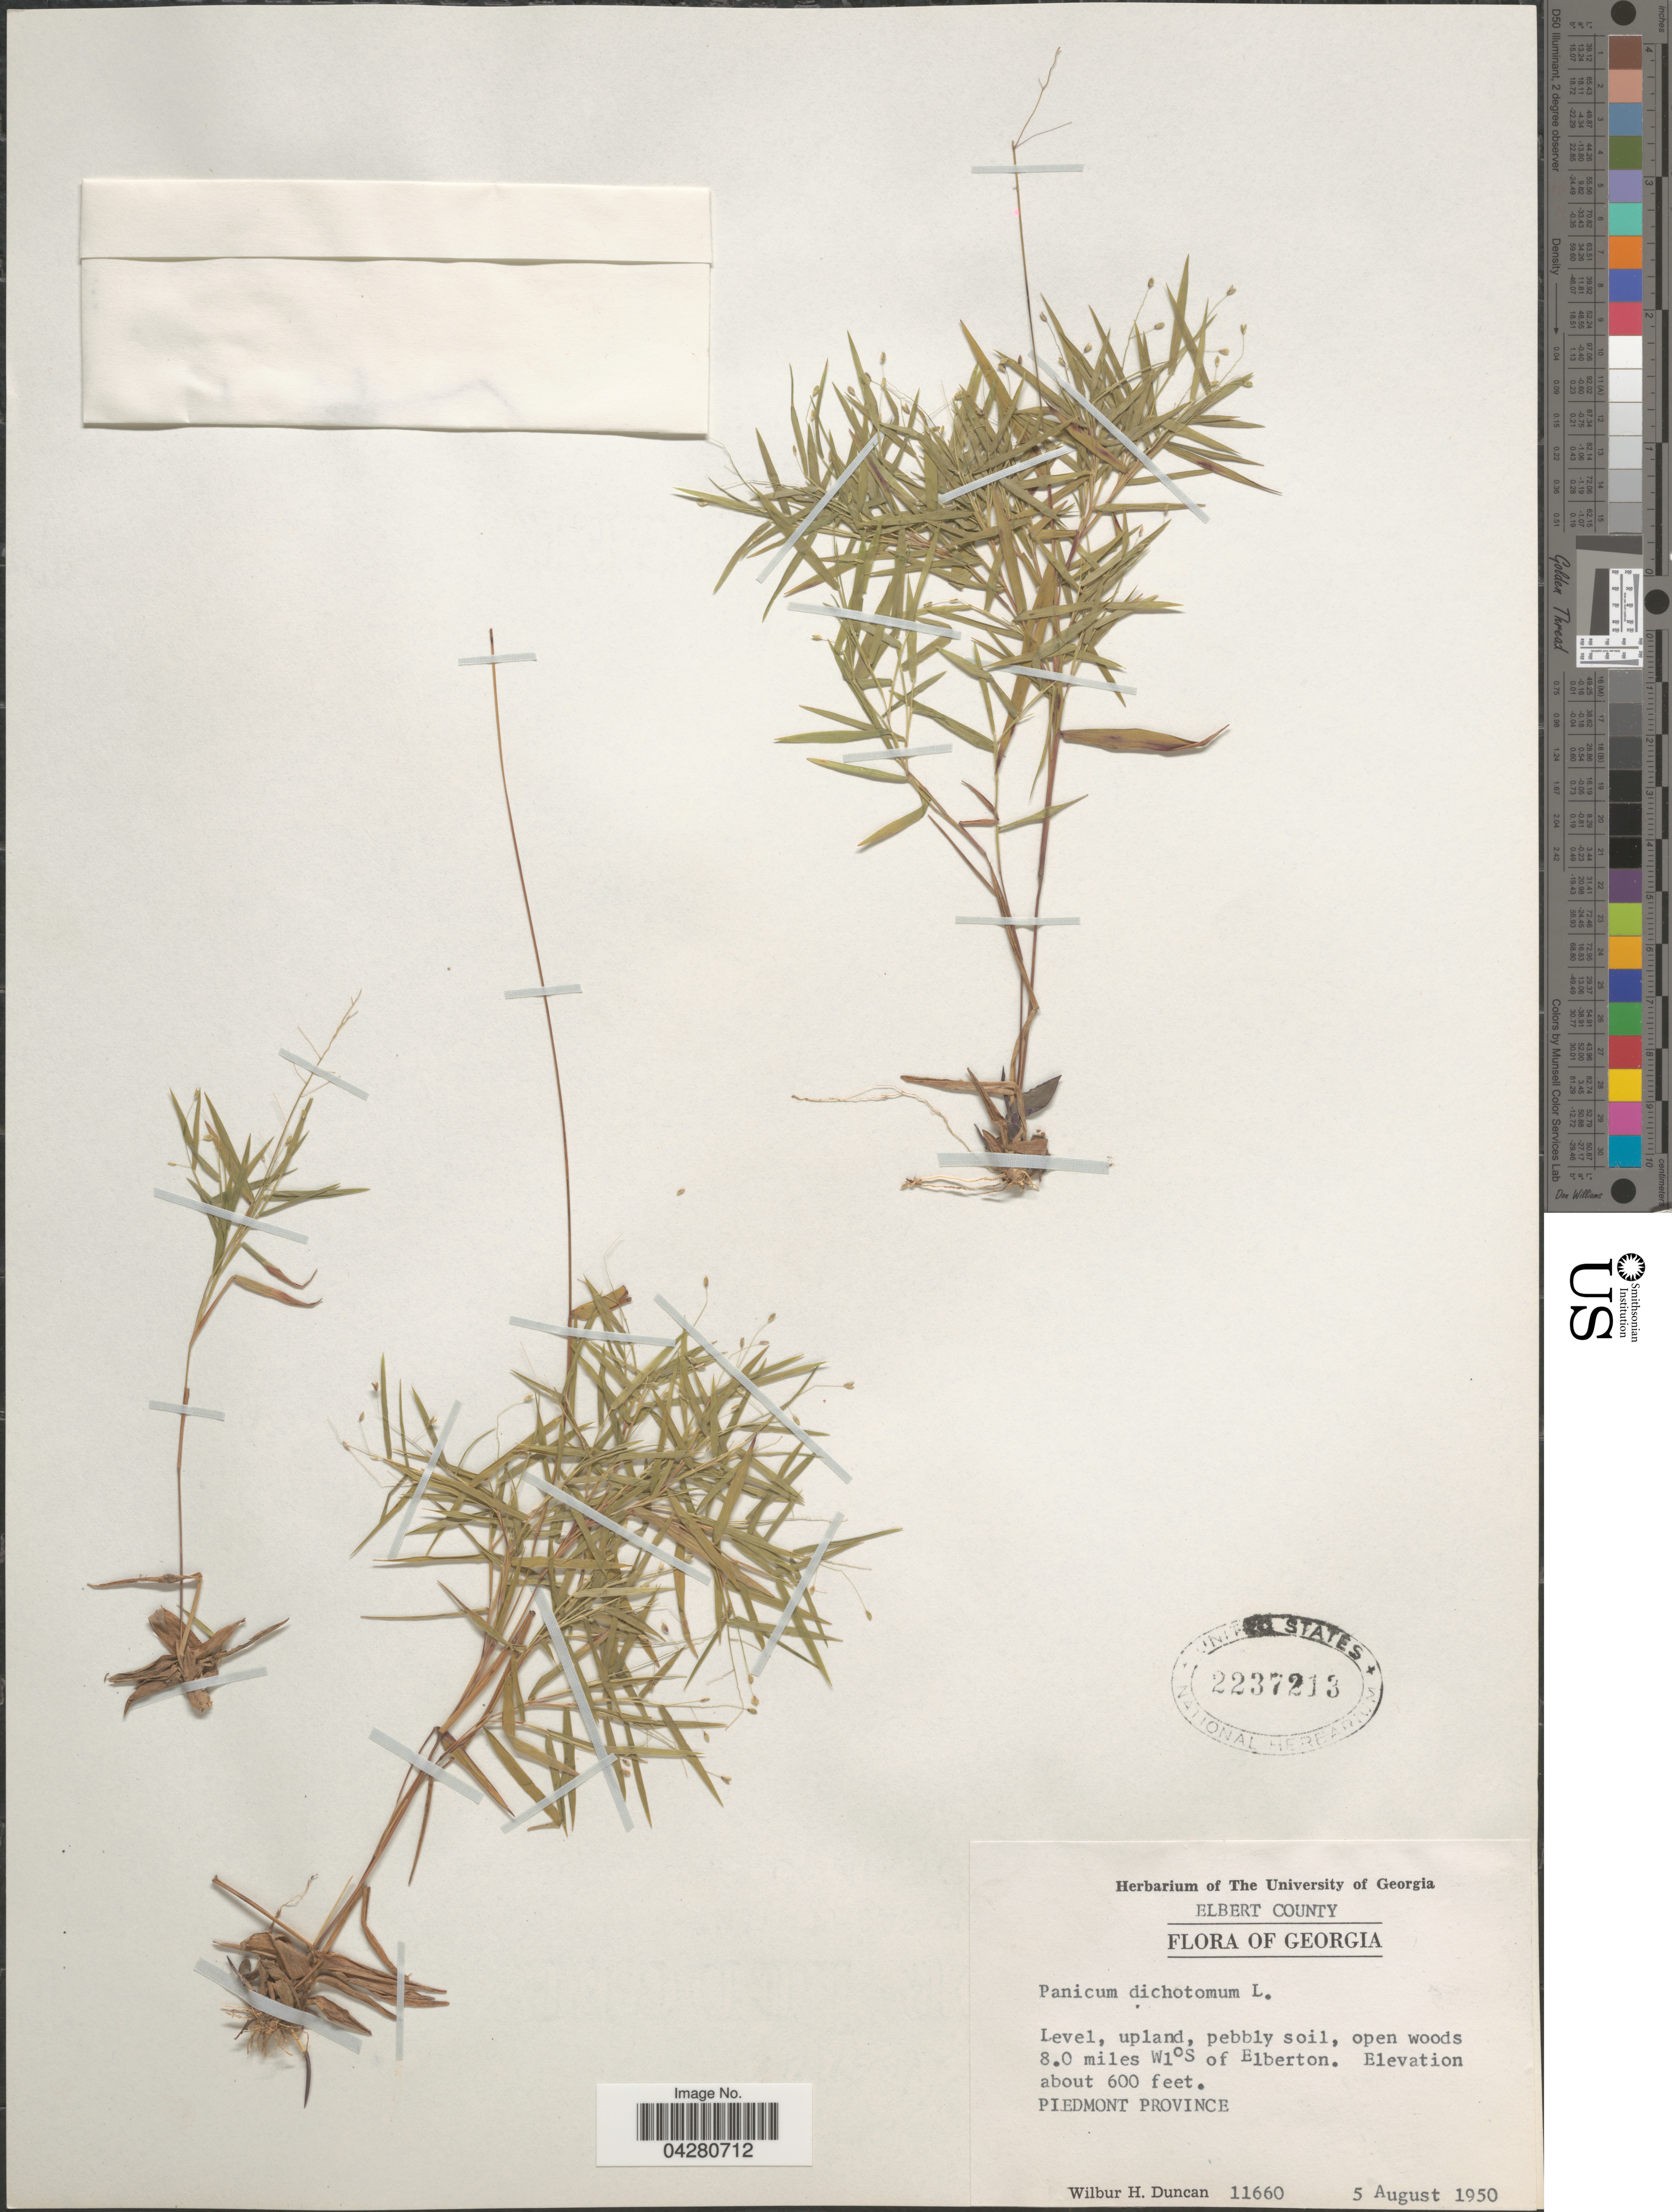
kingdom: Plantae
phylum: Tracheophyta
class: Liliopsida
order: Poales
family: Poaceae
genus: Dichanthelium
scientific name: Dichanthelium dichotomum var. dichotomum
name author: (L.) Gould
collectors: W. H. Duncan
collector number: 11660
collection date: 1950-08-05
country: United States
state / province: Georgia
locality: Elbert County. 8.0 miles W1°S of Elberton. Piedmont Province.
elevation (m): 183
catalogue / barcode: US 2237213